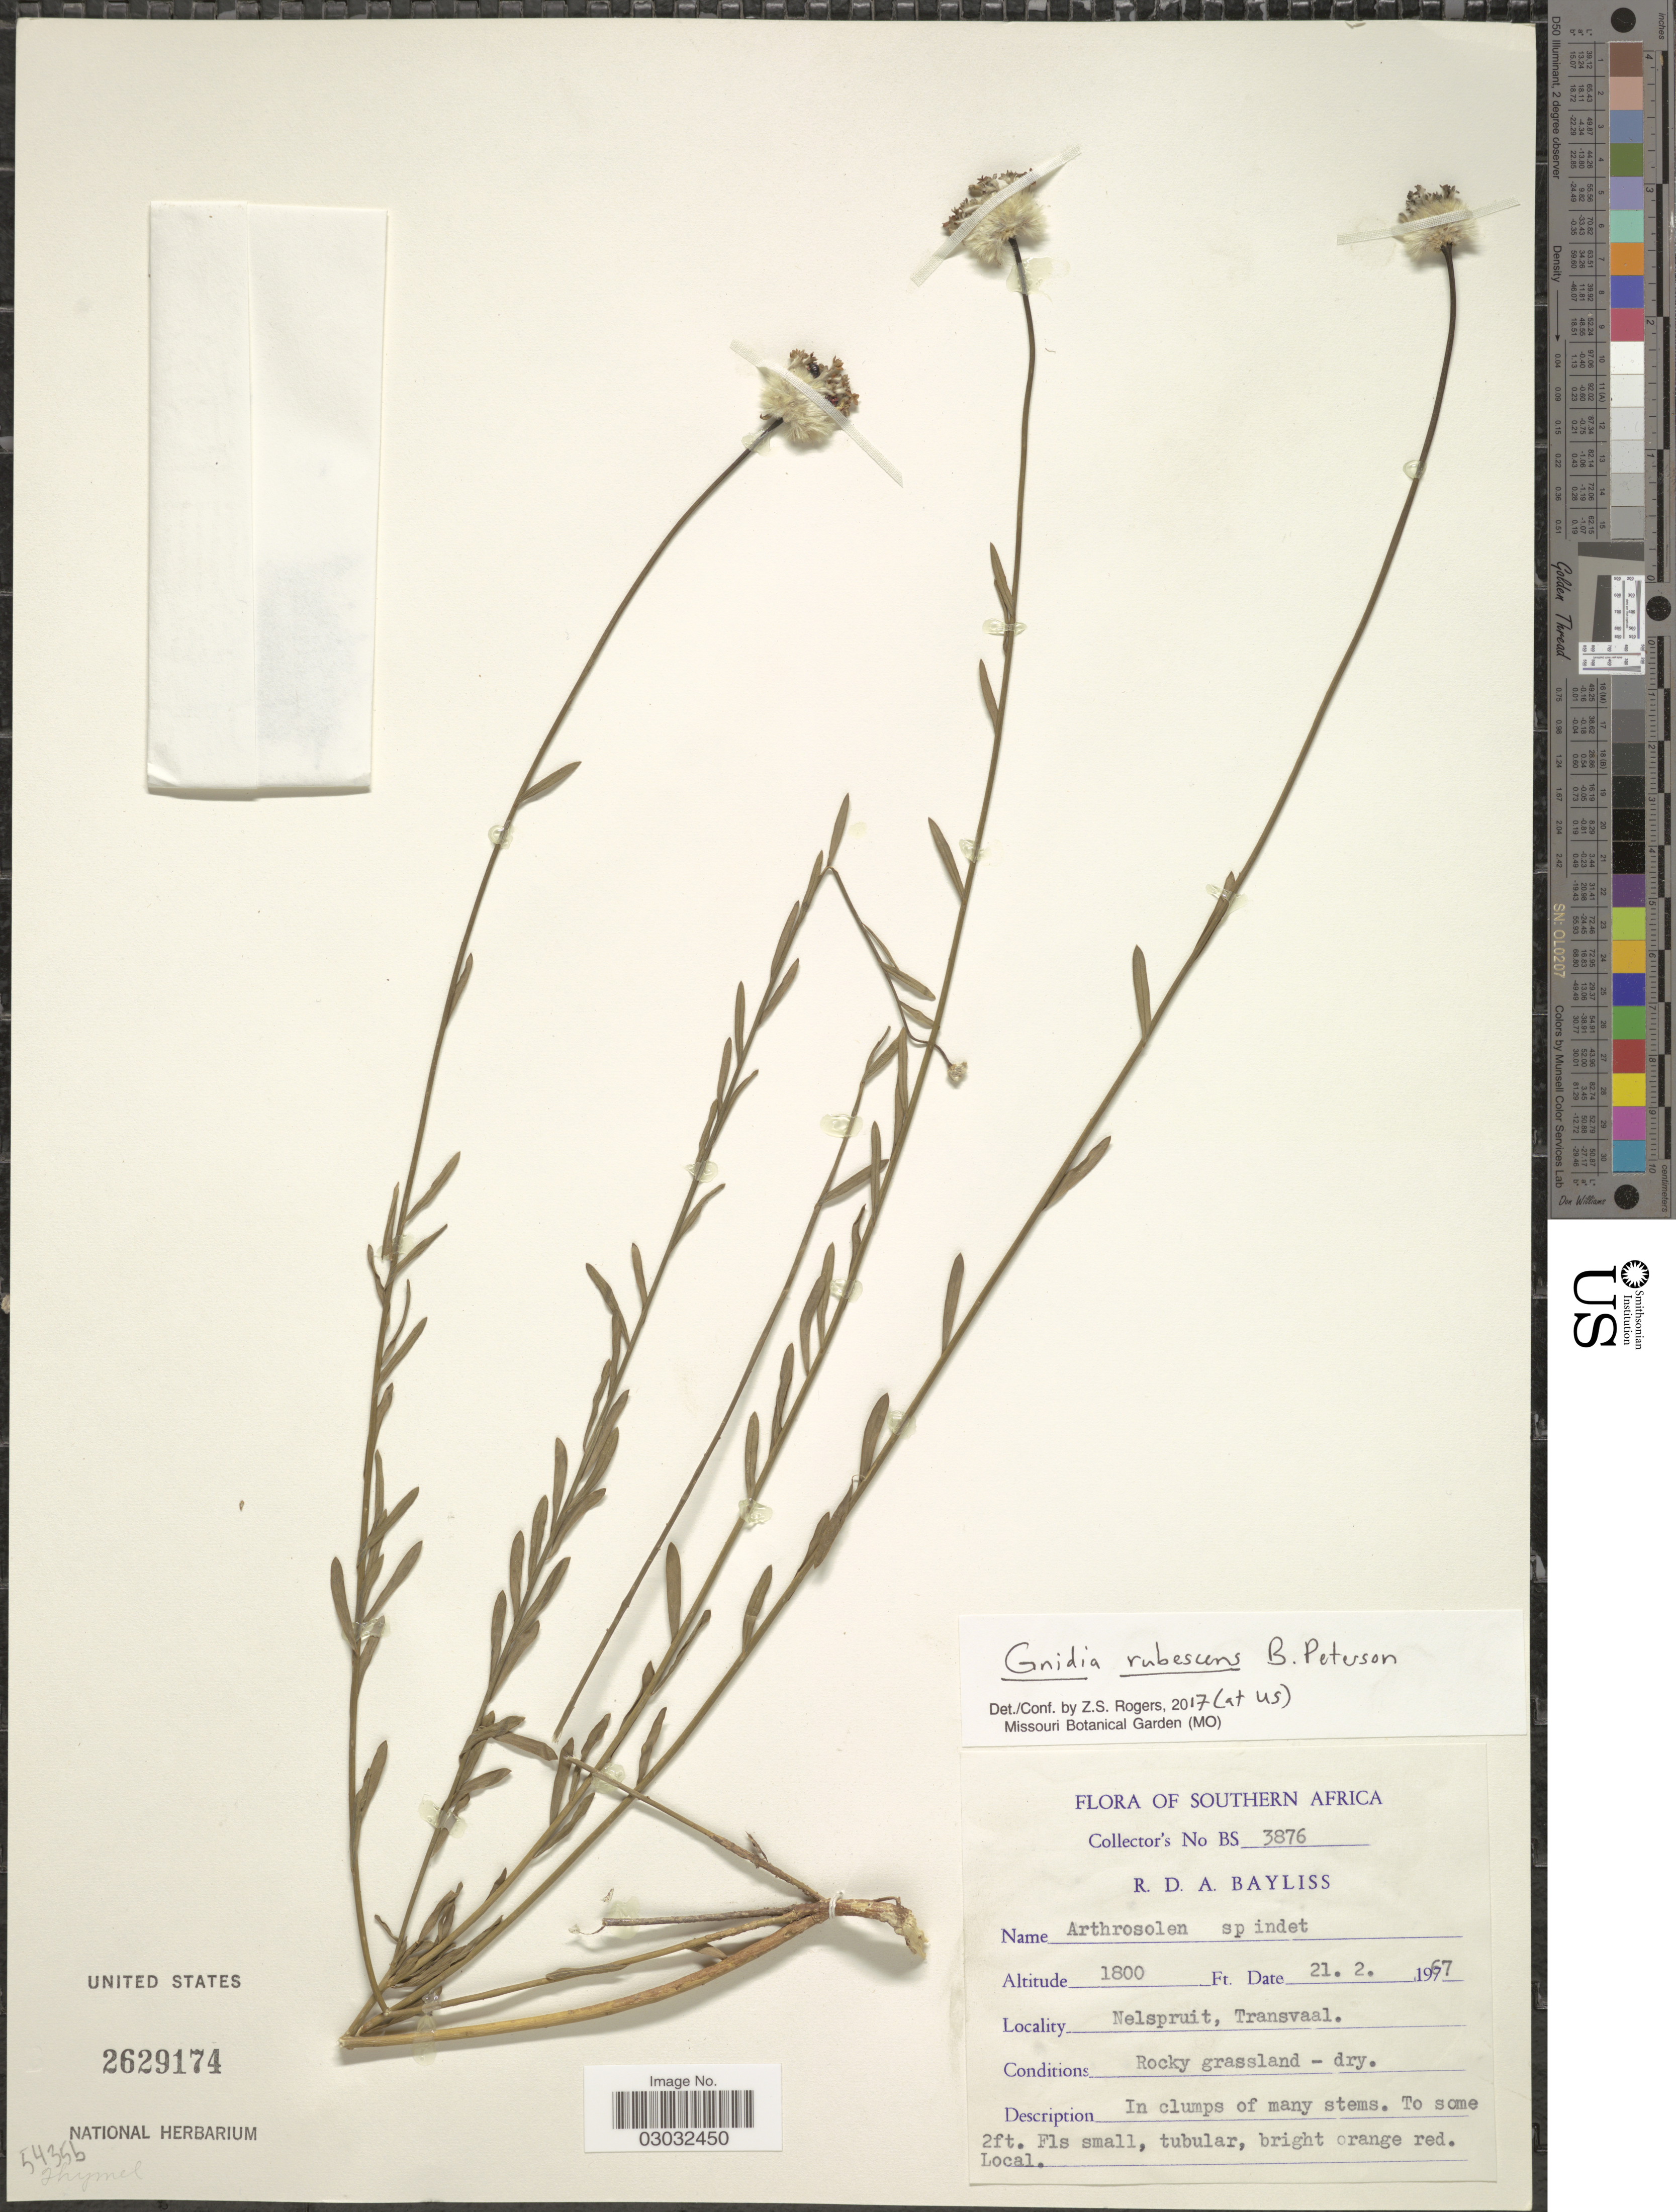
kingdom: Plantae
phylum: Tracheophyta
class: Magnoliopsida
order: Malvales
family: Thymelaeaceae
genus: Lasiosiphon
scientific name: Lasiosiphon rubescens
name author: (B. Peterson) J.C. Manning & Magee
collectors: R. Bayliss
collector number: BS3876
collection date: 1967-02-21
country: South Africa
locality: Southern Africa. Nelspruit, Transvaal.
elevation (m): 549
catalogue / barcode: US 2629174